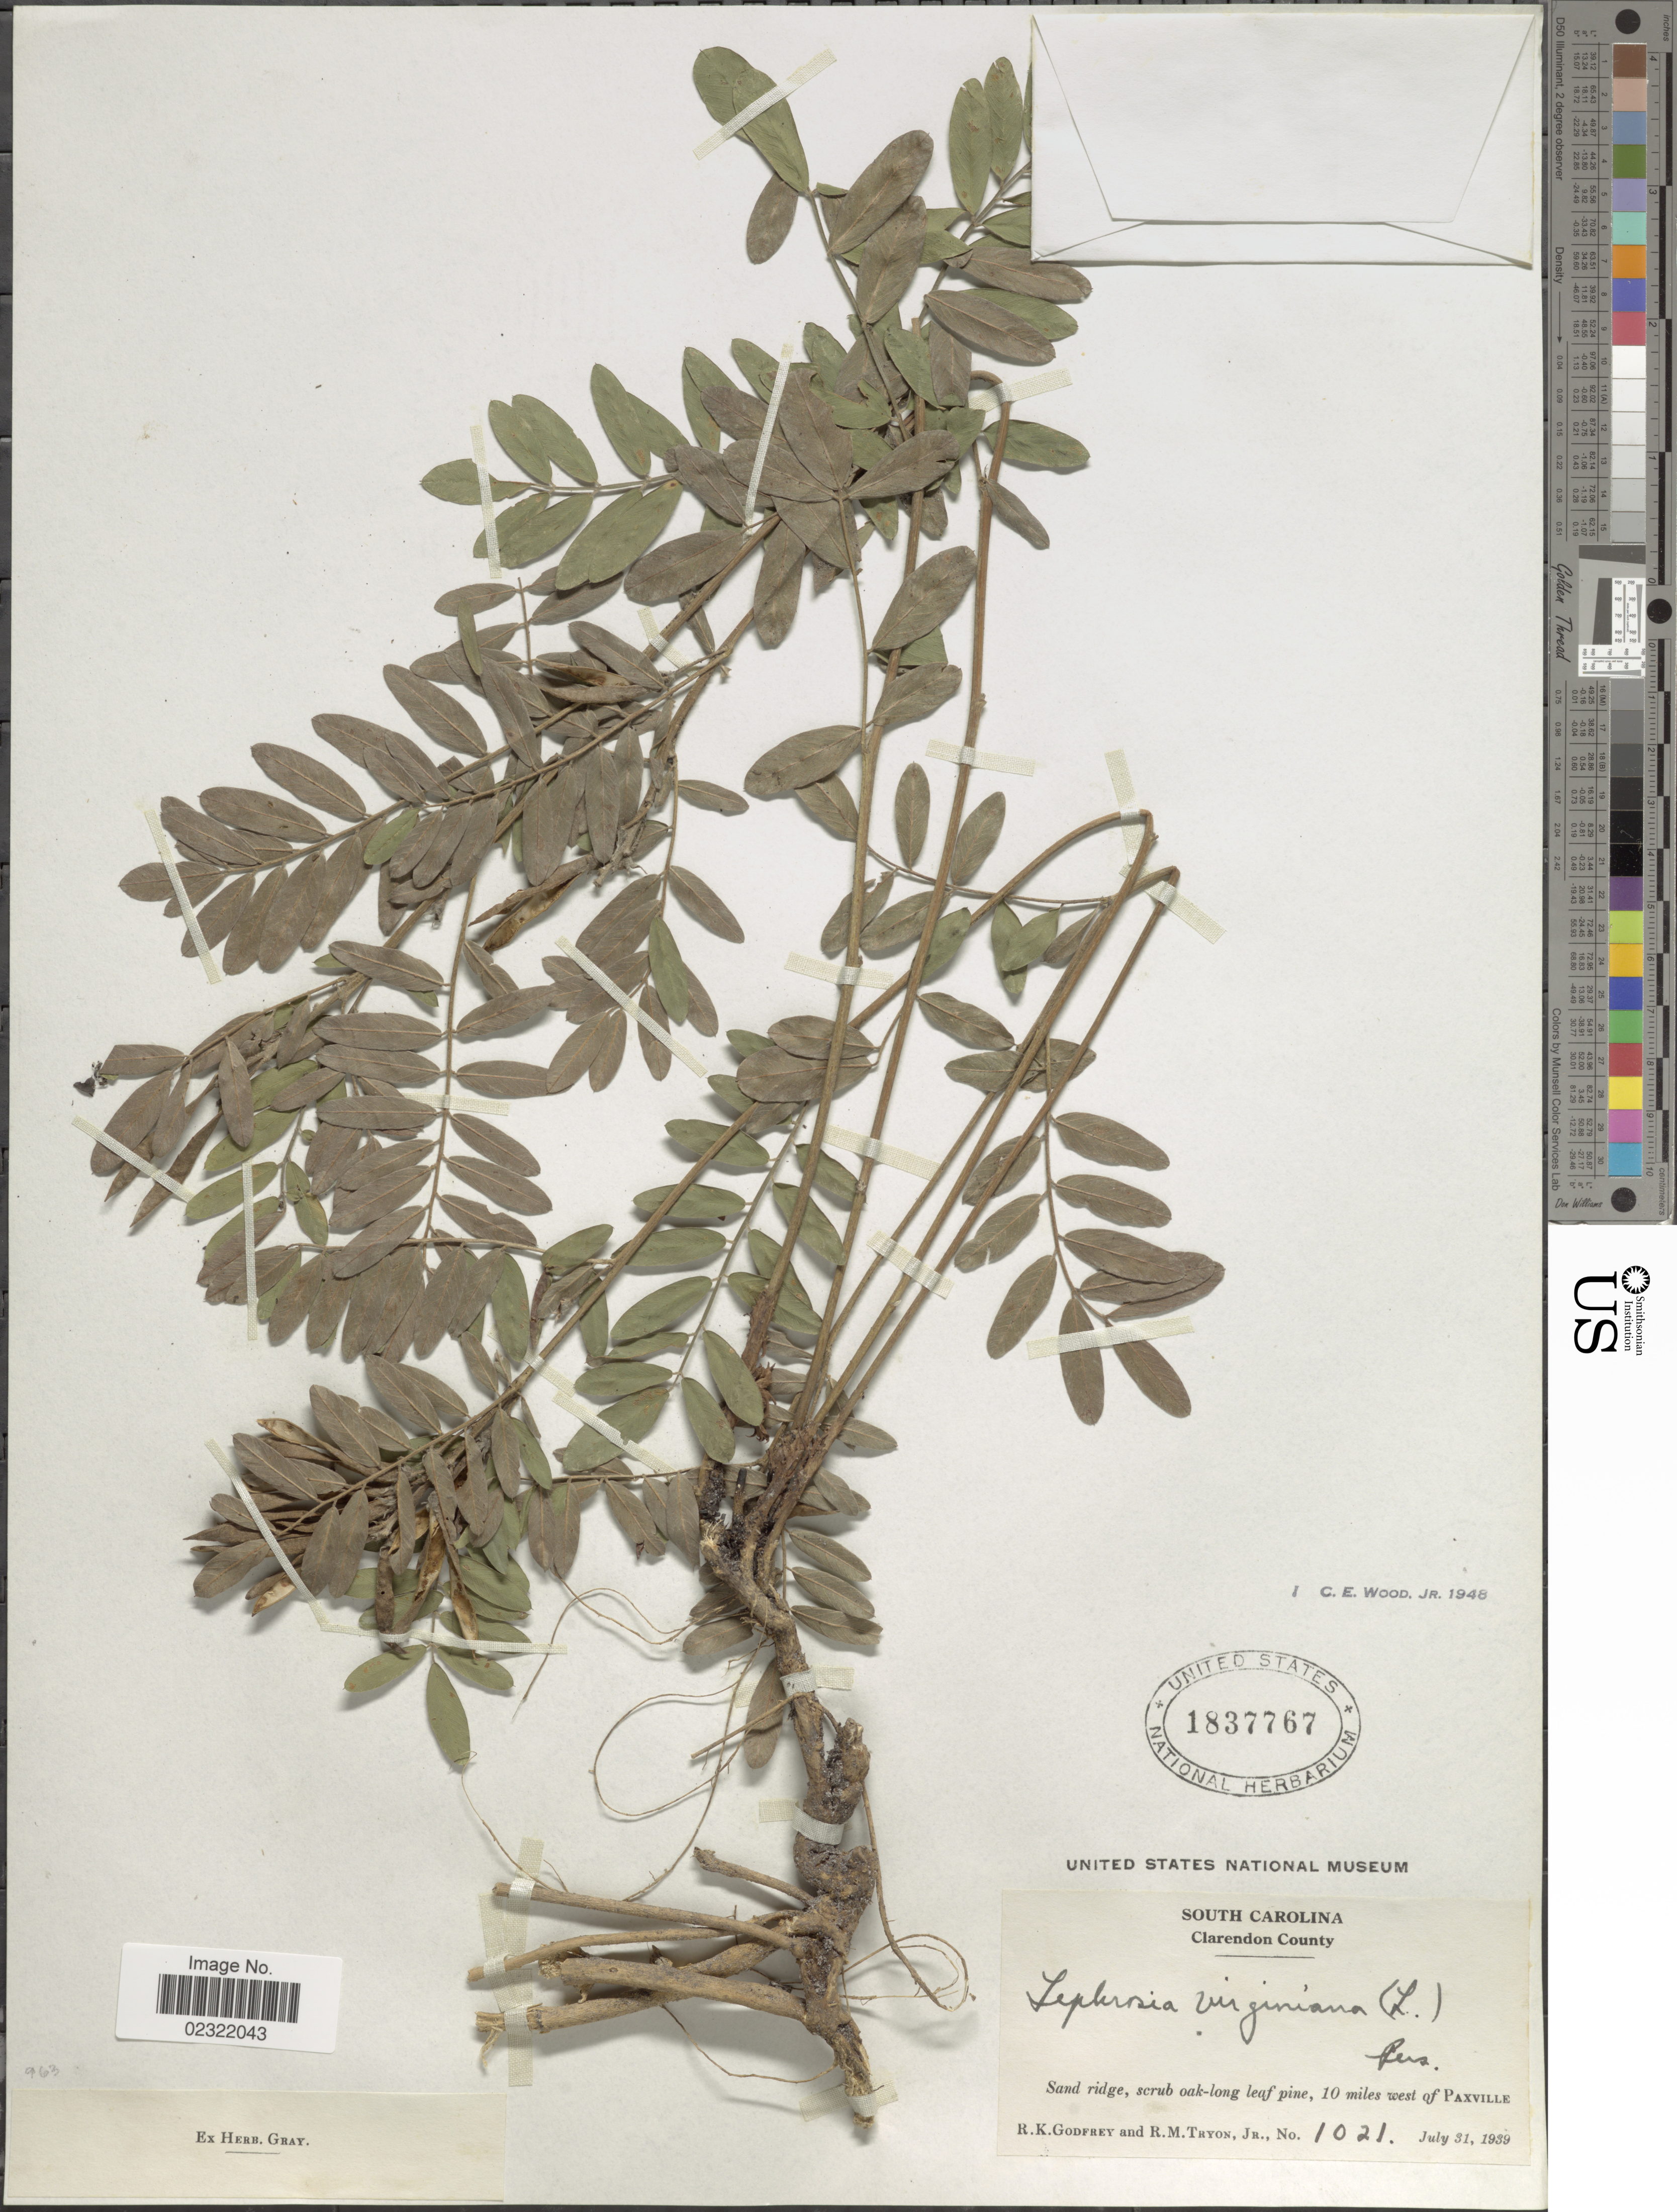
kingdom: Plantae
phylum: Tracheophyta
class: Magnoliopsida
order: Fabales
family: Fabaceae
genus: Tephrosia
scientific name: Tephrosia virginiana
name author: (L.) Pers.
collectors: R. K. Godfrey & R. M. Tryon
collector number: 1021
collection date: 1939-07-31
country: United States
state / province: South Carolina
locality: Clarendon County, Sand ridge, scrub oak-long leaf pine, 10 miles west of Paxville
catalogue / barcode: US 1837767